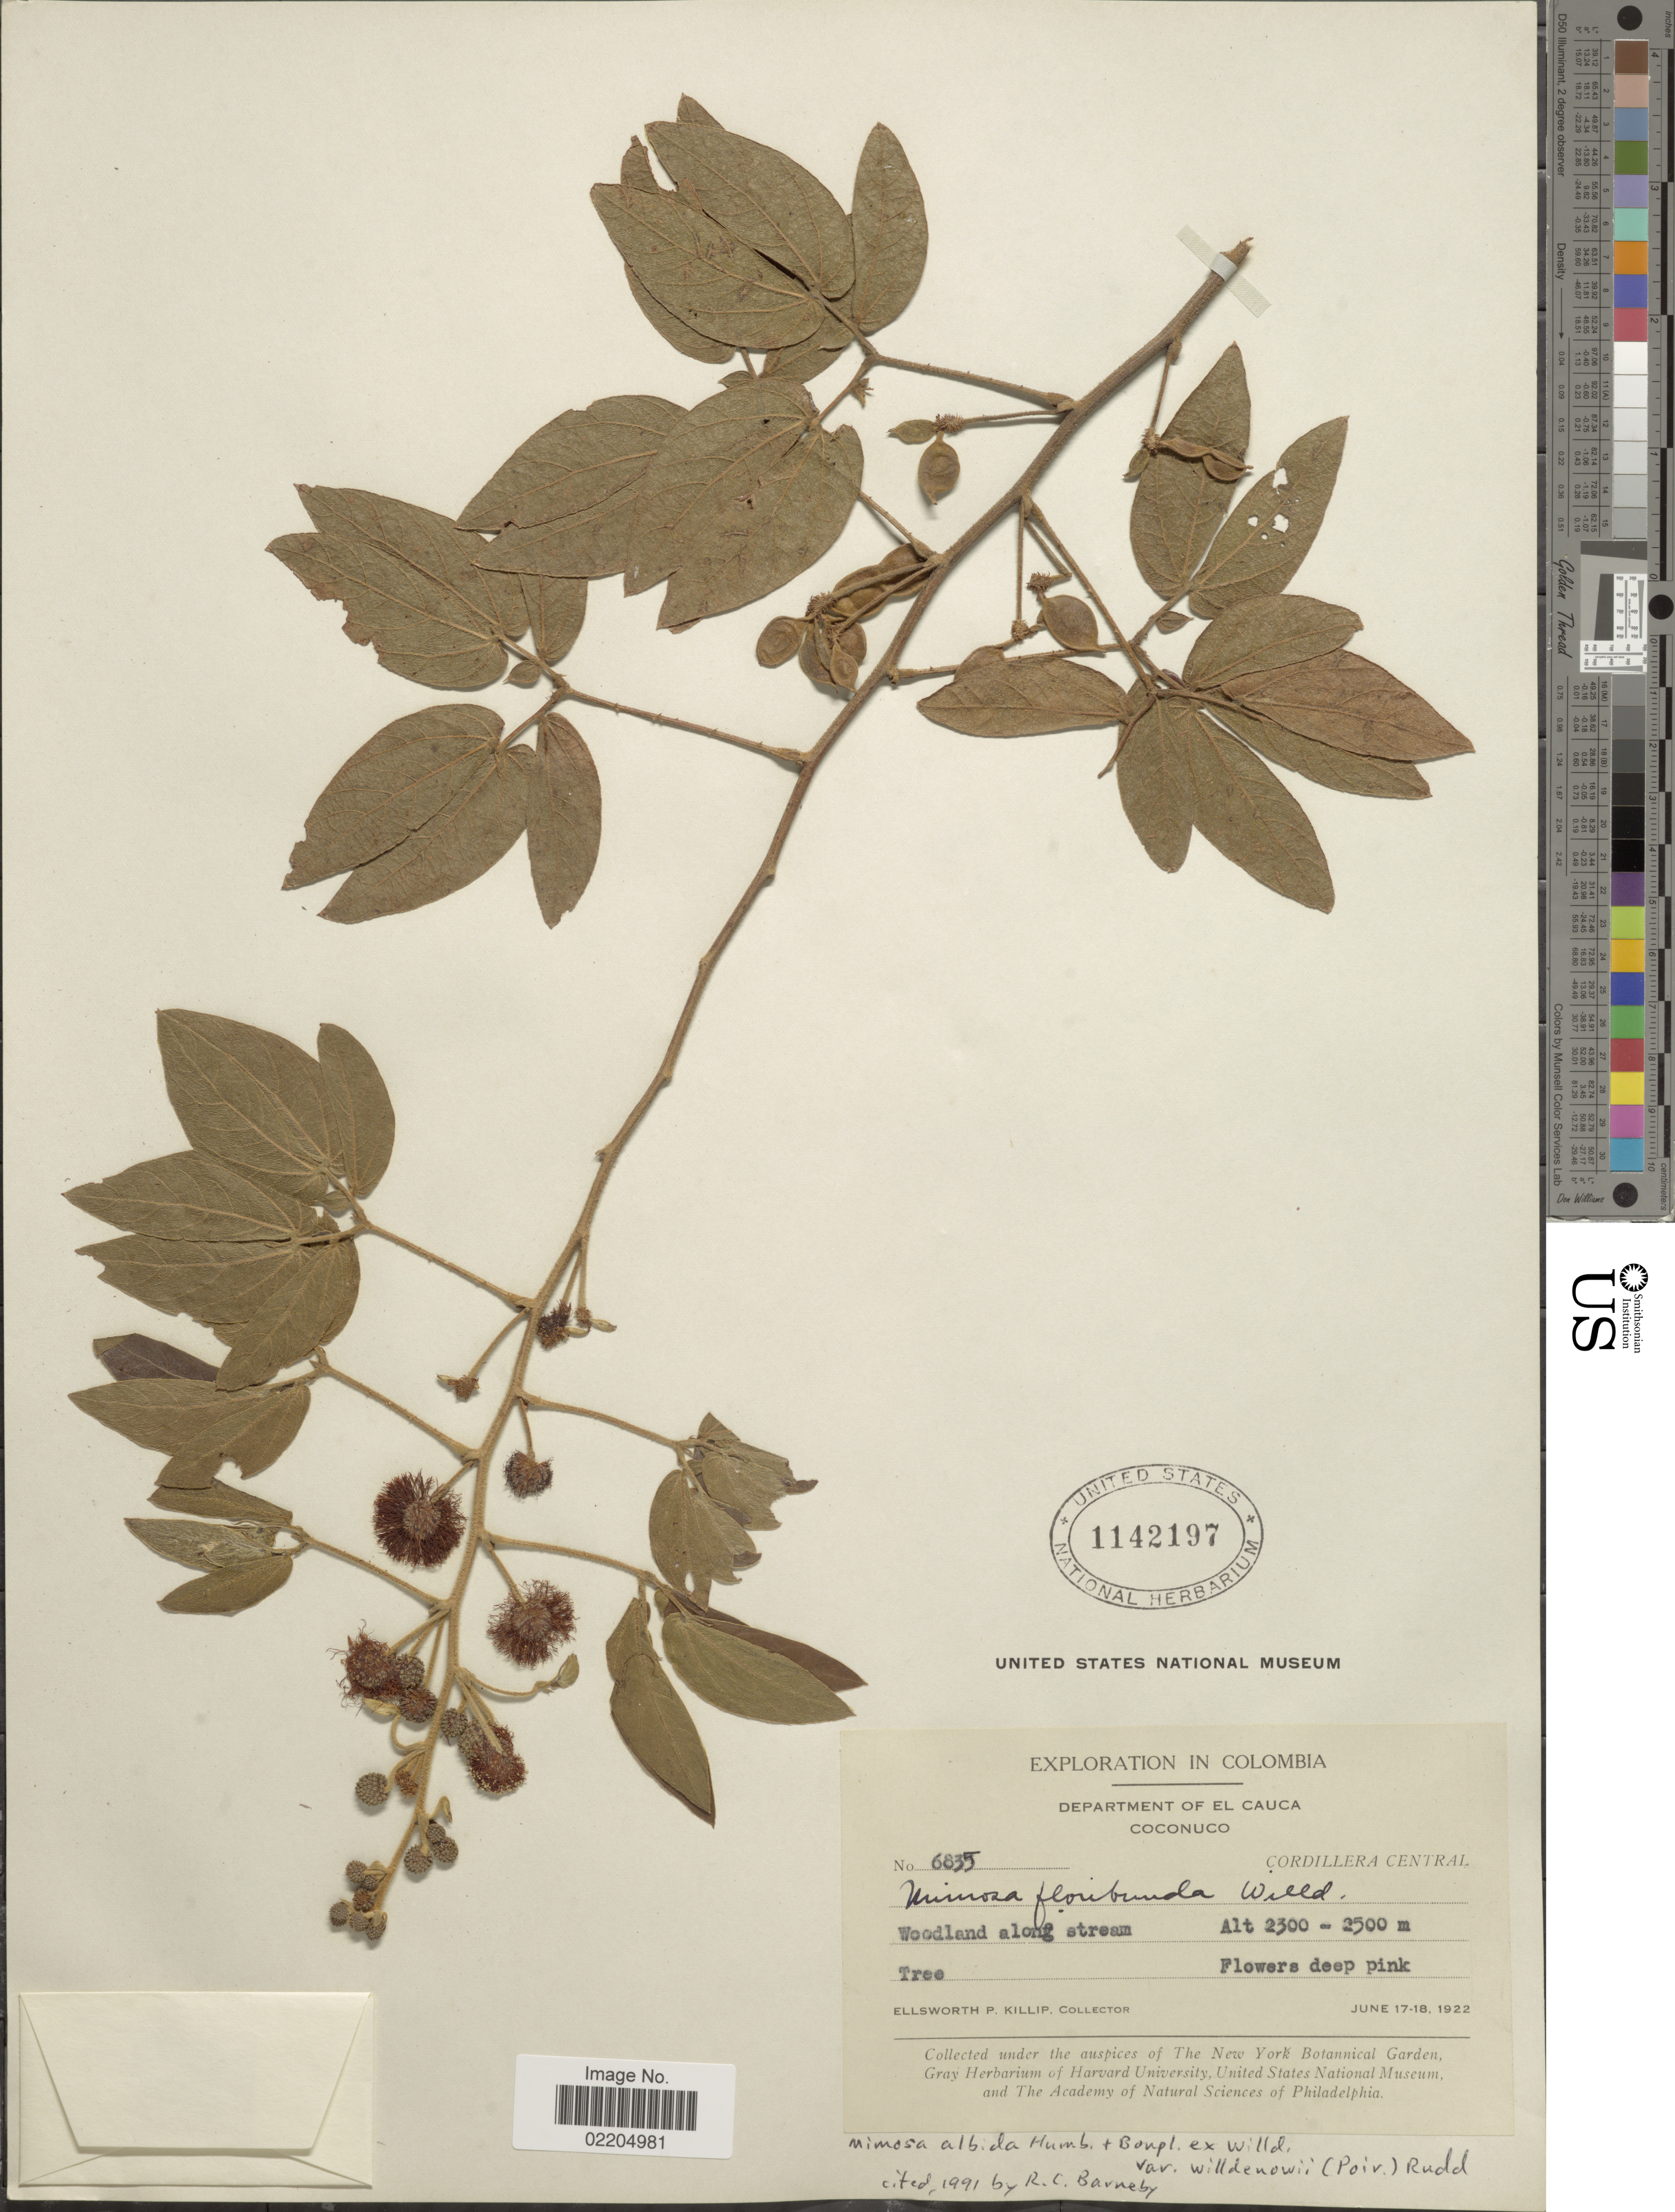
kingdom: Plantae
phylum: Tracheophyta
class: Magnoliopsida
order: Fabales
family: Fabaceae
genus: Mimosa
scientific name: Mimosa albida var. willdenowii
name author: (Poir.) Rudd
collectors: E. P. Killip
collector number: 6835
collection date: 1922-06-17/1922-06-18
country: Colombia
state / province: Cauca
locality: Coconuco, Cordillera Central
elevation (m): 2300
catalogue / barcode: US 1142197